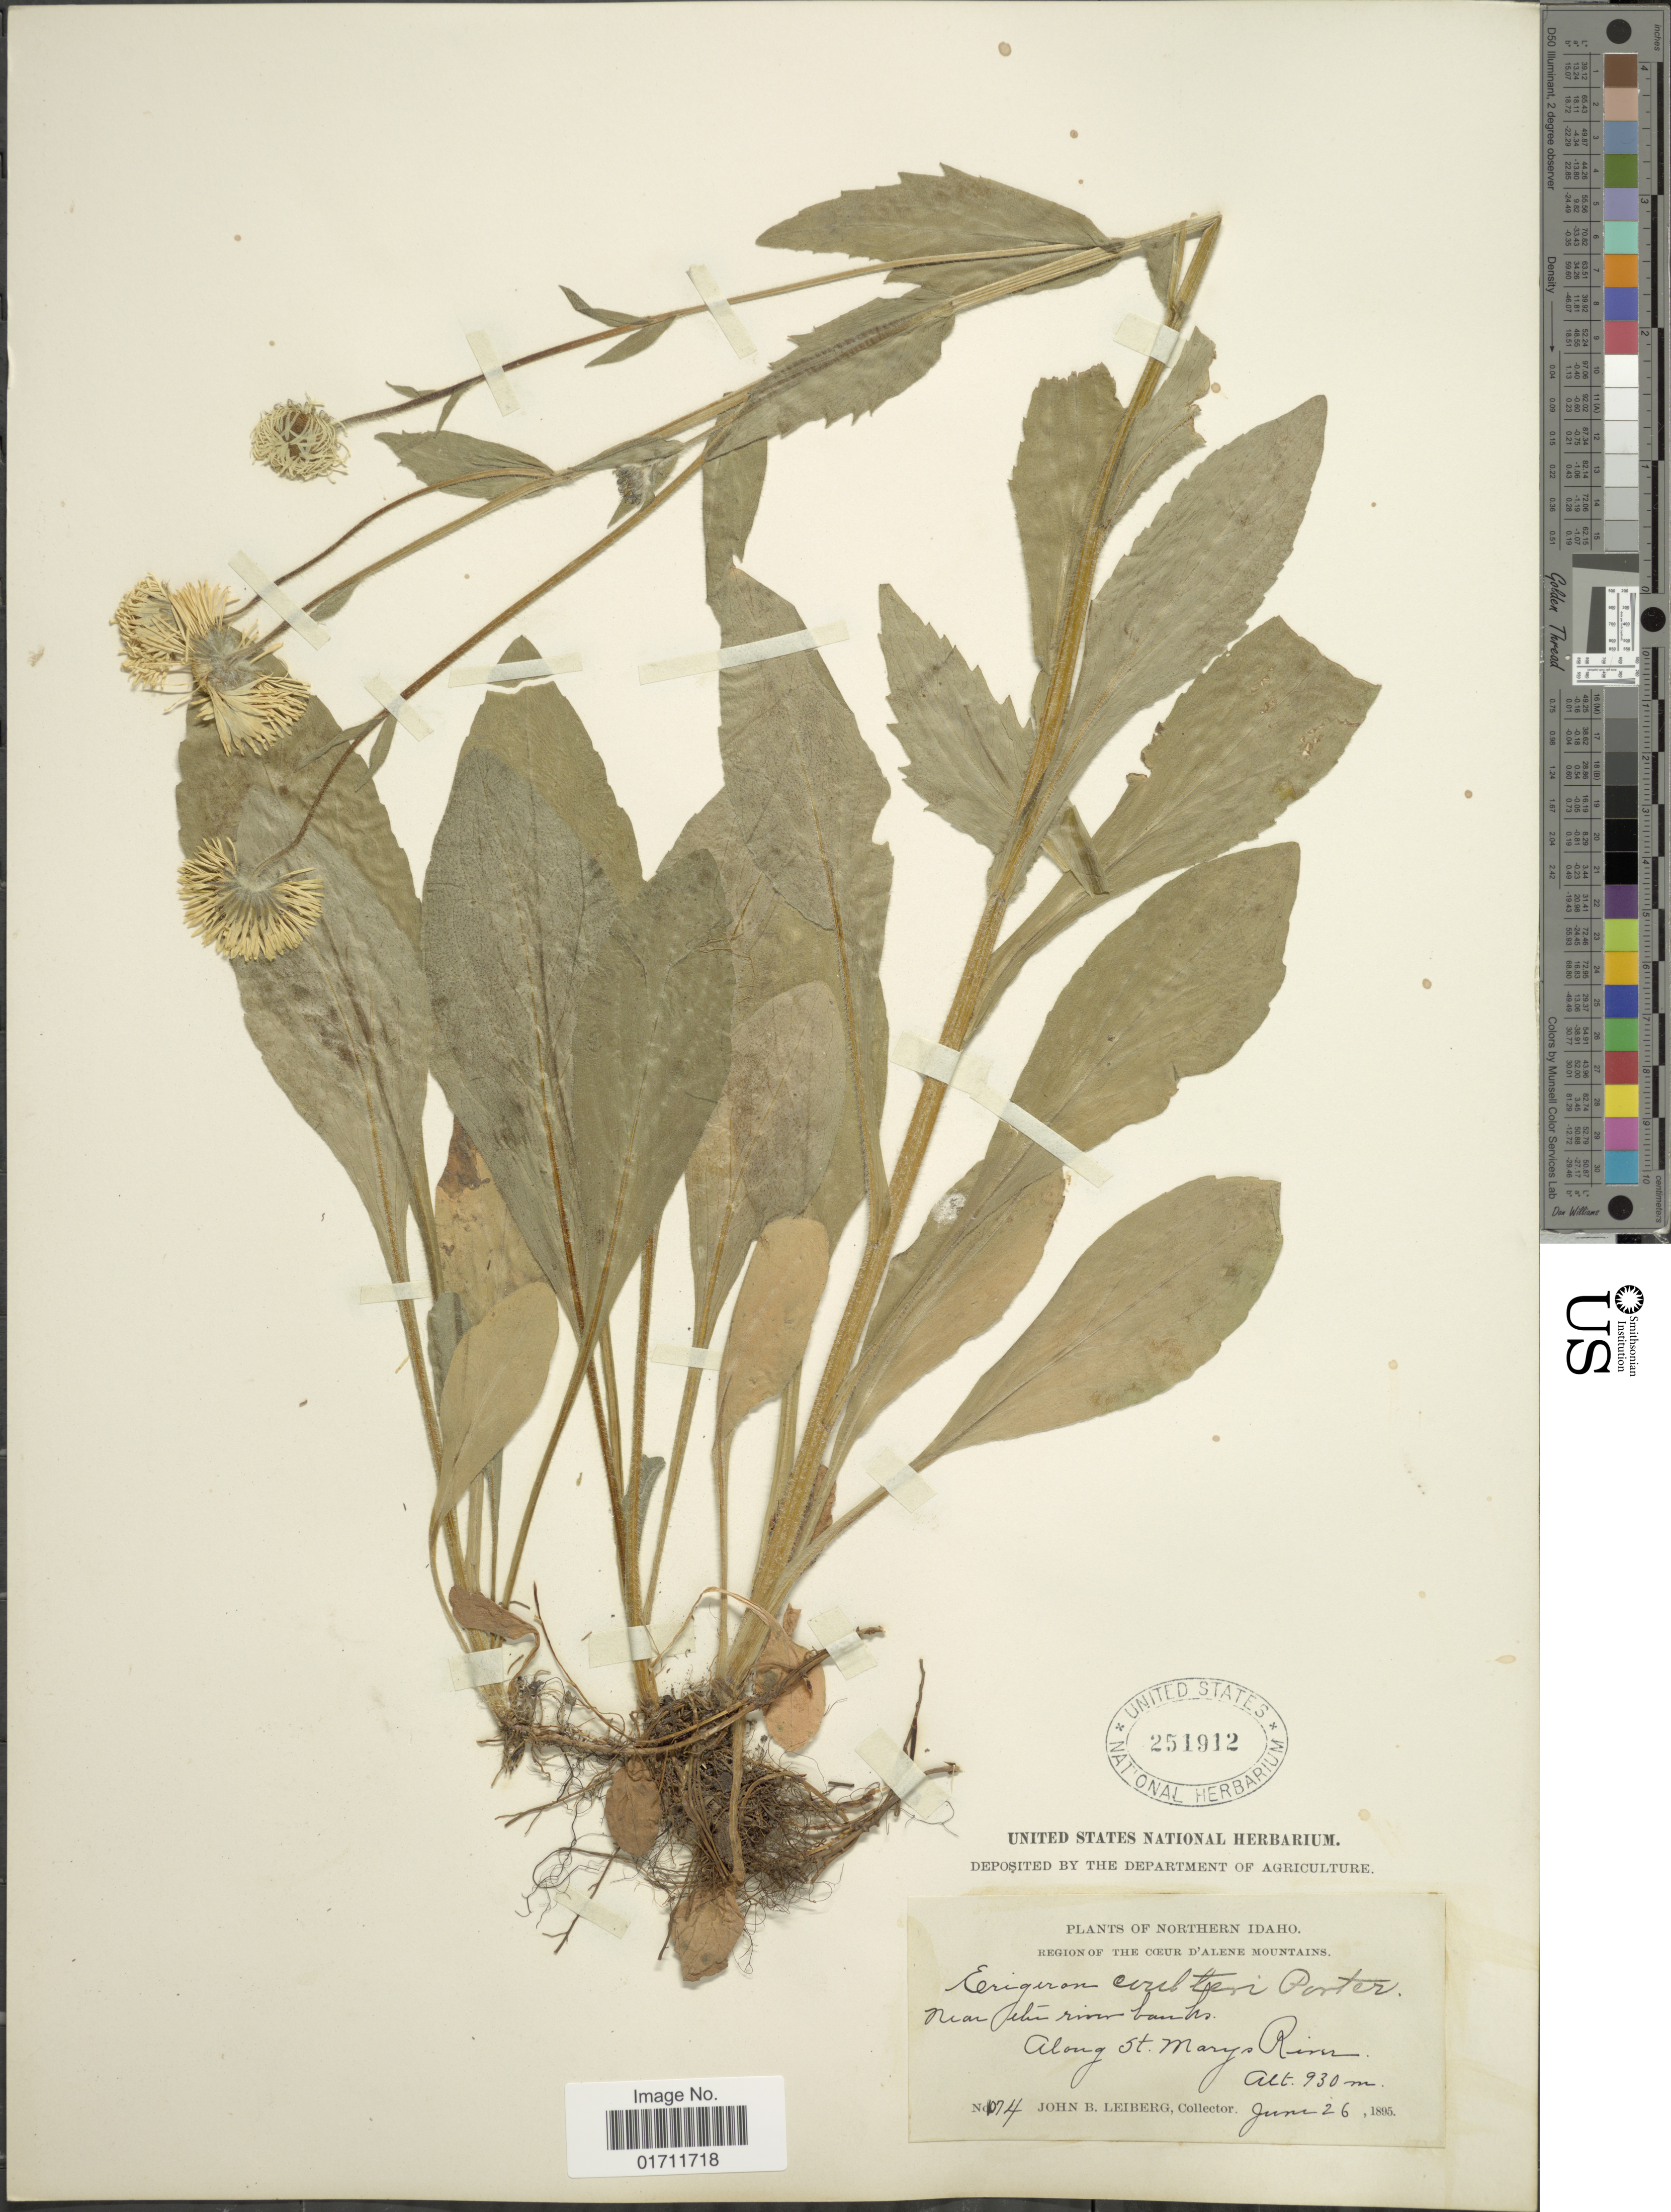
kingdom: Plantae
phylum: Tracheophyta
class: Magnoliopsida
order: Asterales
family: Asteraceae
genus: Erigeron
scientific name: Erigeron coulteri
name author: Porter in Porter & J.M. Coult.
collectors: J. B. Leiberg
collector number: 1074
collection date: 1895-06-26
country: United States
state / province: Idaho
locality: Northern Idaho, region of the Coeur D'Alene Mountains, Along St. Marys River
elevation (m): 930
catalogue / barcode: US 251912